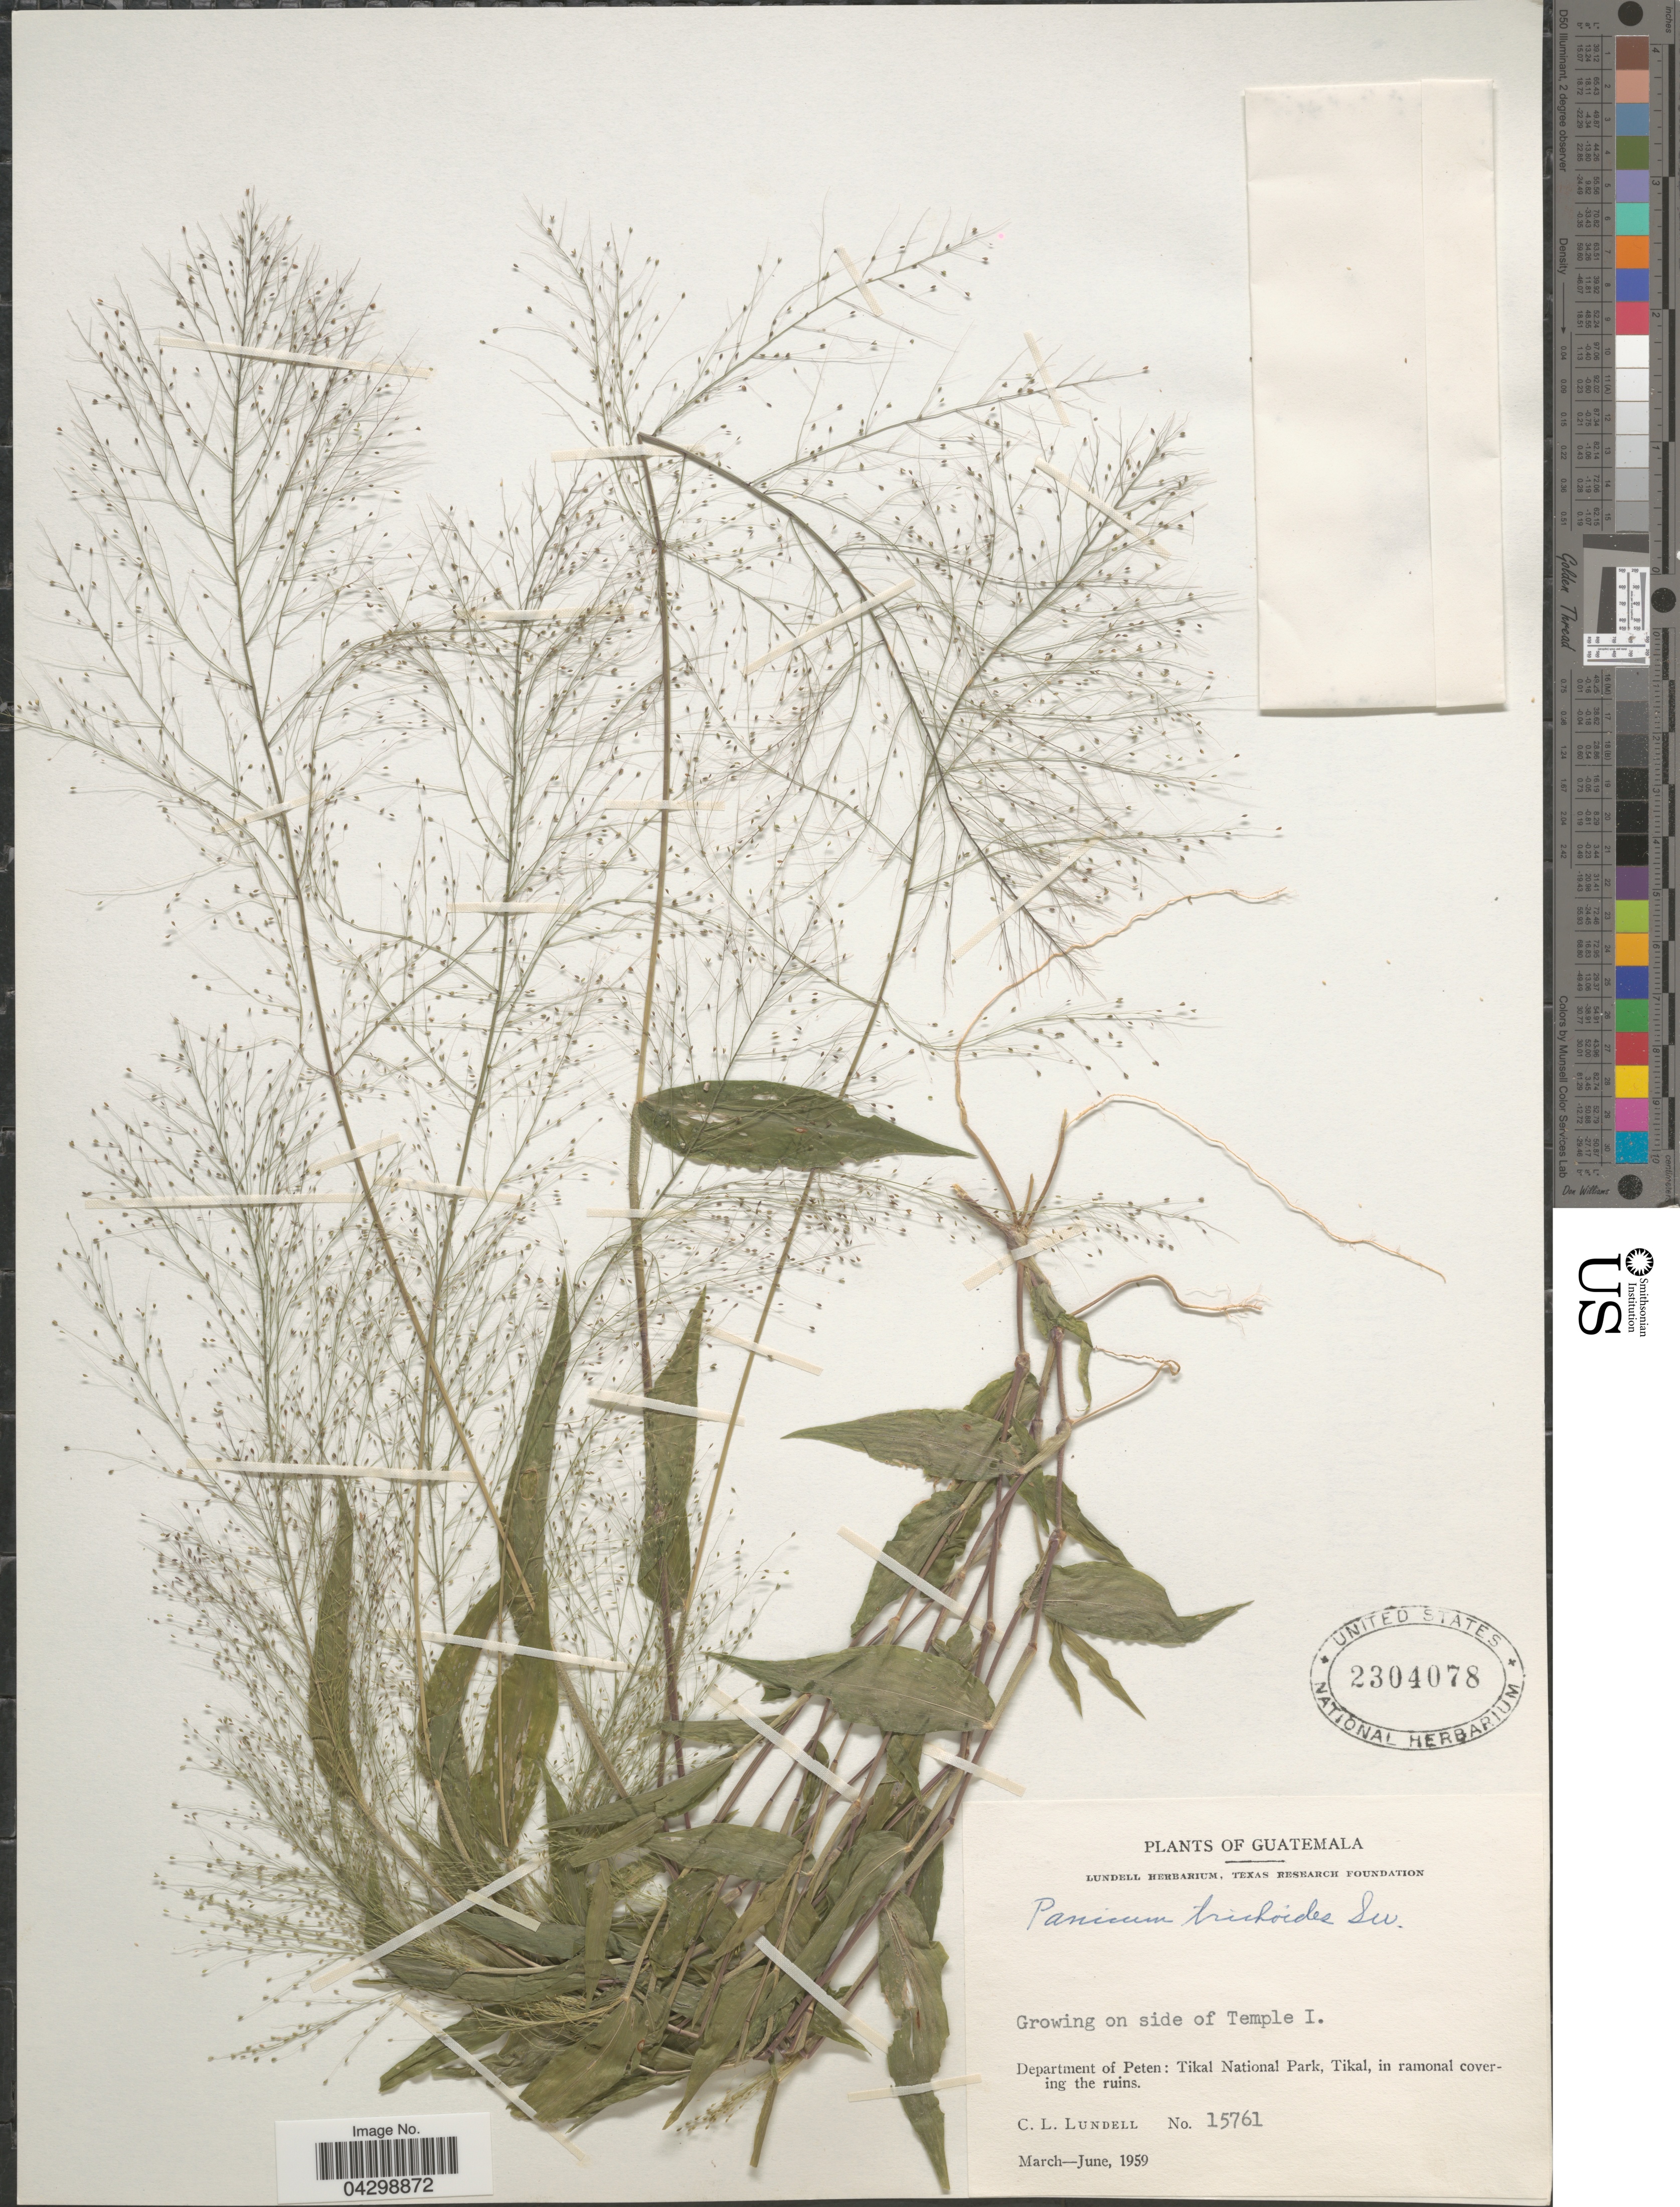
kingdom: Plantae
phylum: Tracheophyta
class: Liliopsida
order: Poales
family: Poaceae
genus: Panicum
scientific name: Panicum trichoides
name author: Sw.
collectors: C. L. Lundell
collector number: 15761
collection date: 1959-03/1959-06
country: Guatemala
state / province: El Peten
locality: On side of Temple I. Department of Peten: Tikal National Park, Tikal, in ramonal covering the ruins.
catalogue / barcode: US 2304078